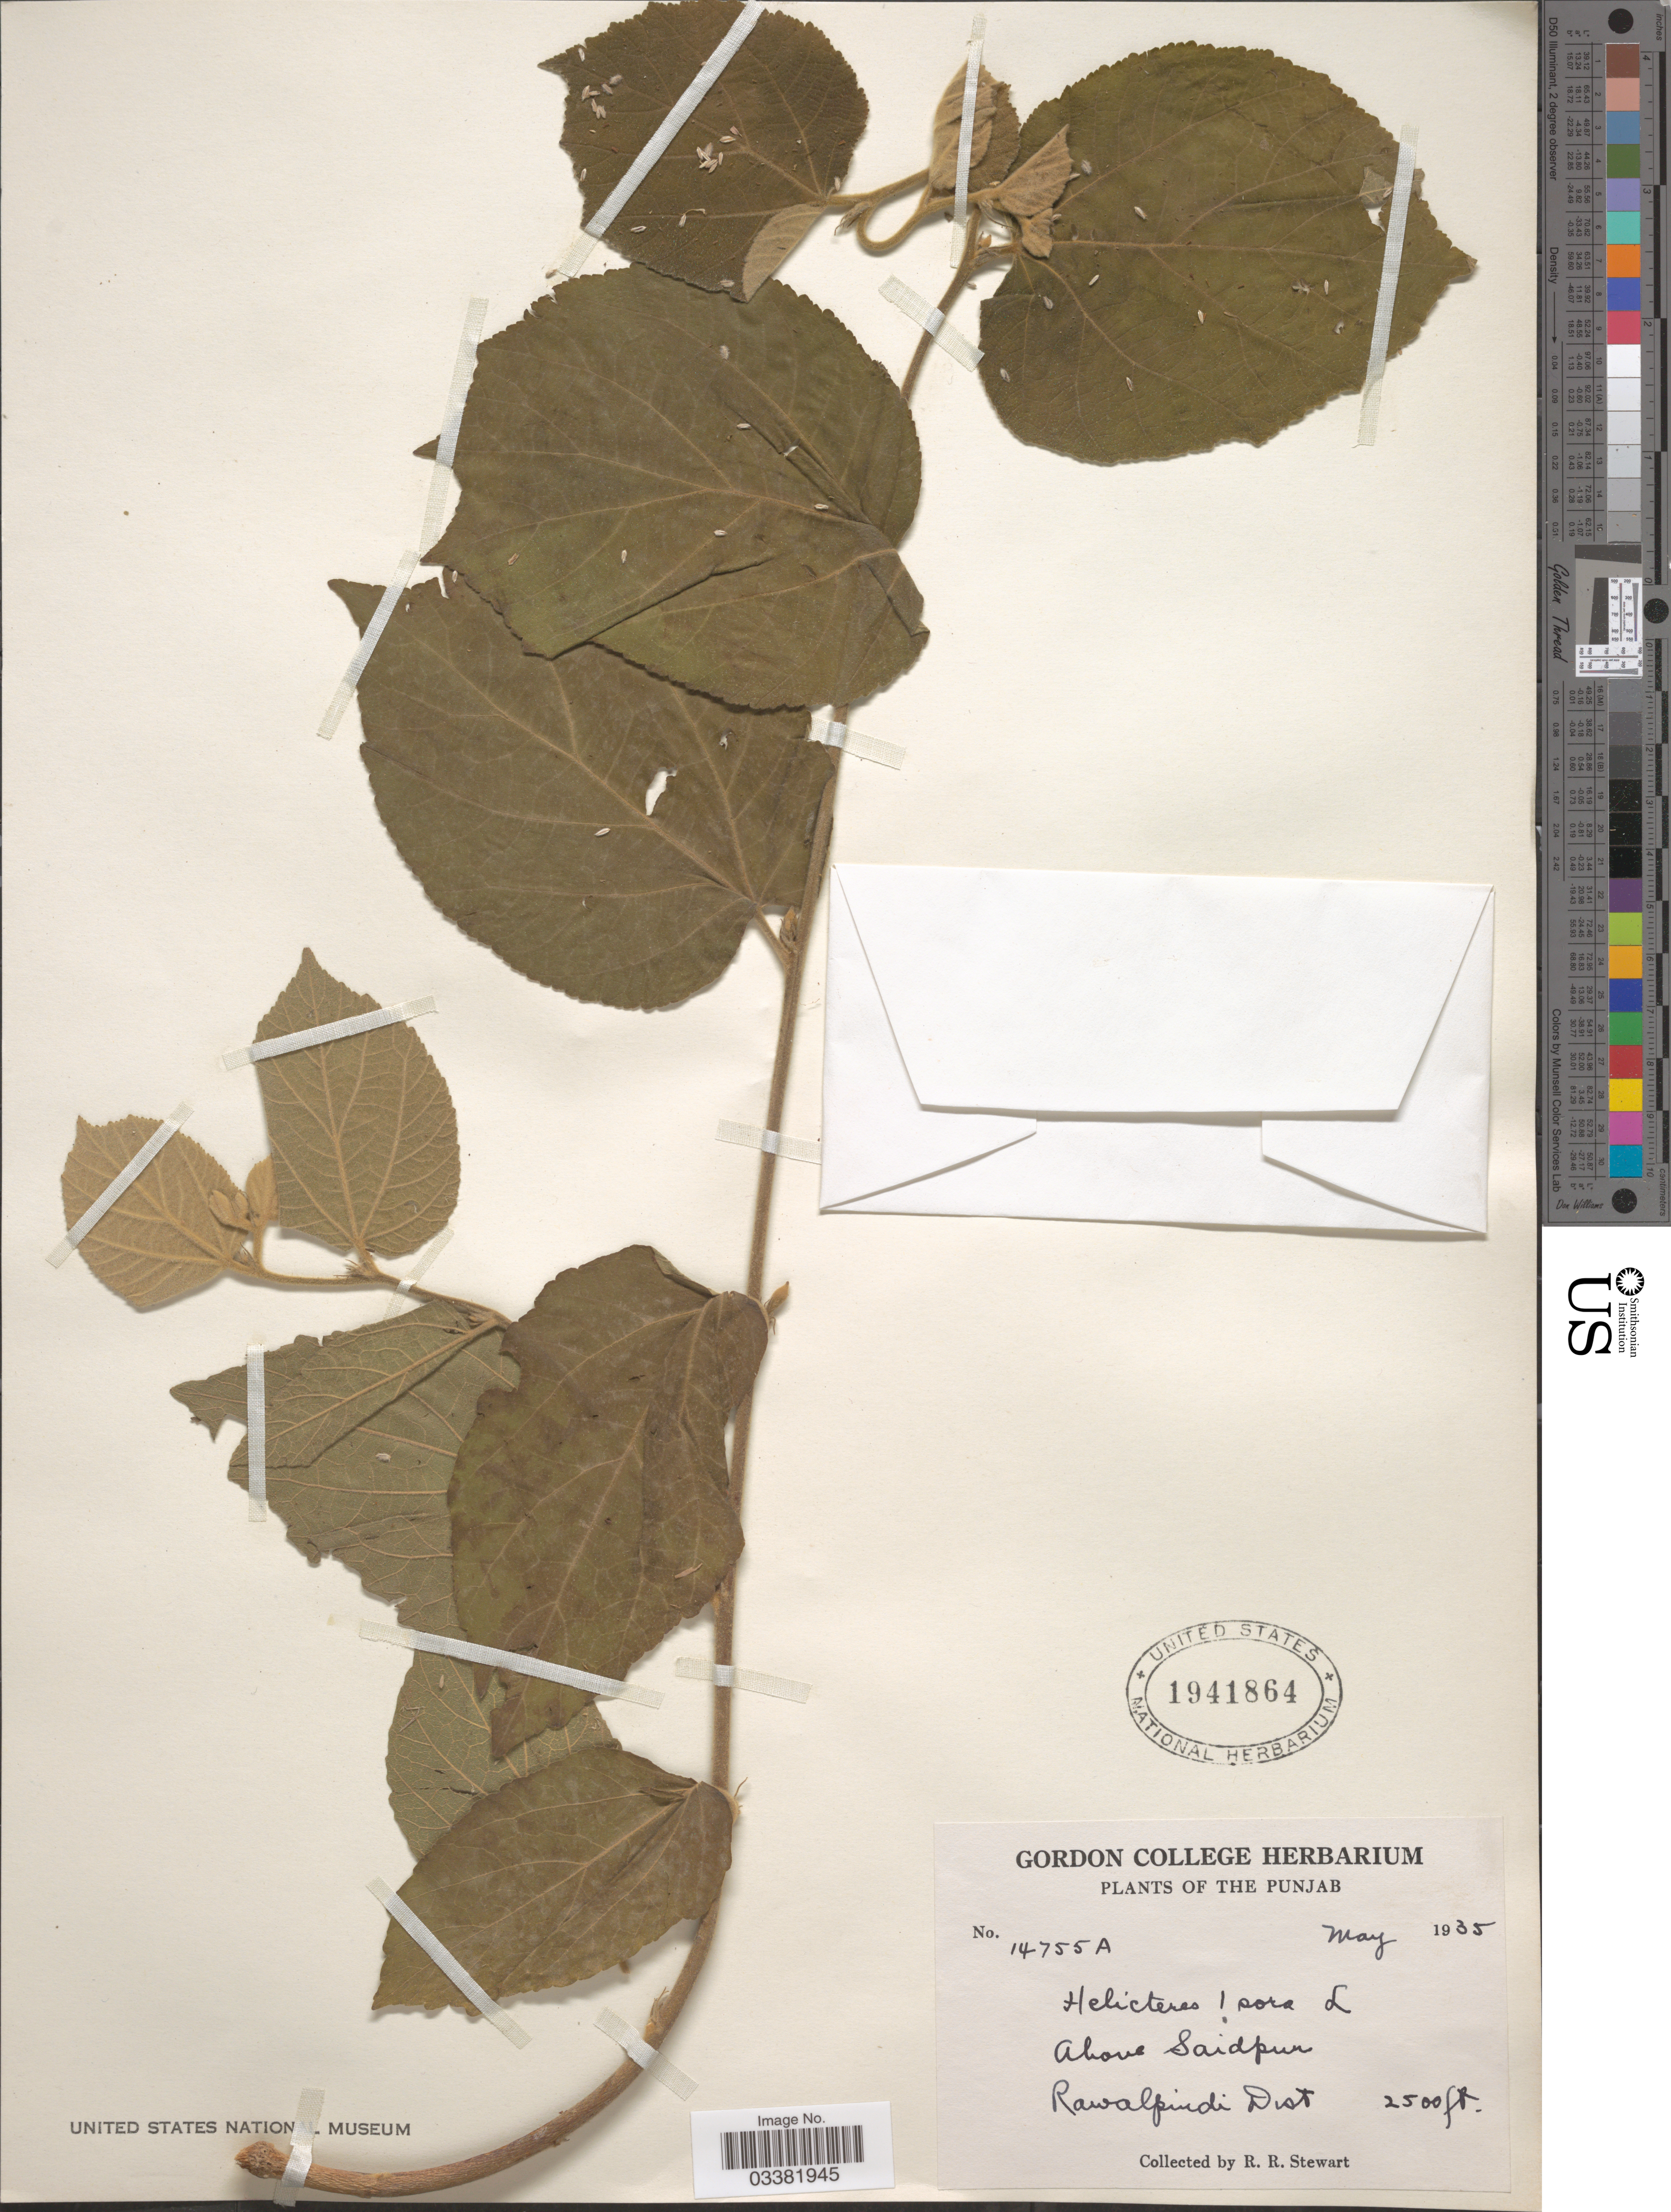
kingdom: Plantae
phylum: Tracheophyta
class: Magnoliopsida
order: Malvales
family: Malvaceae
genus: Helicteres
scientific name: Helicteres isora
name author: L.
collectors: R. Stewart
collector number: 14755 A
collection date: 1935-05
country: Pakistan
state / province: Punjab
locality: Above Saidpur. Rawalpindi Dist.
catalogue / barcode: US 1941864